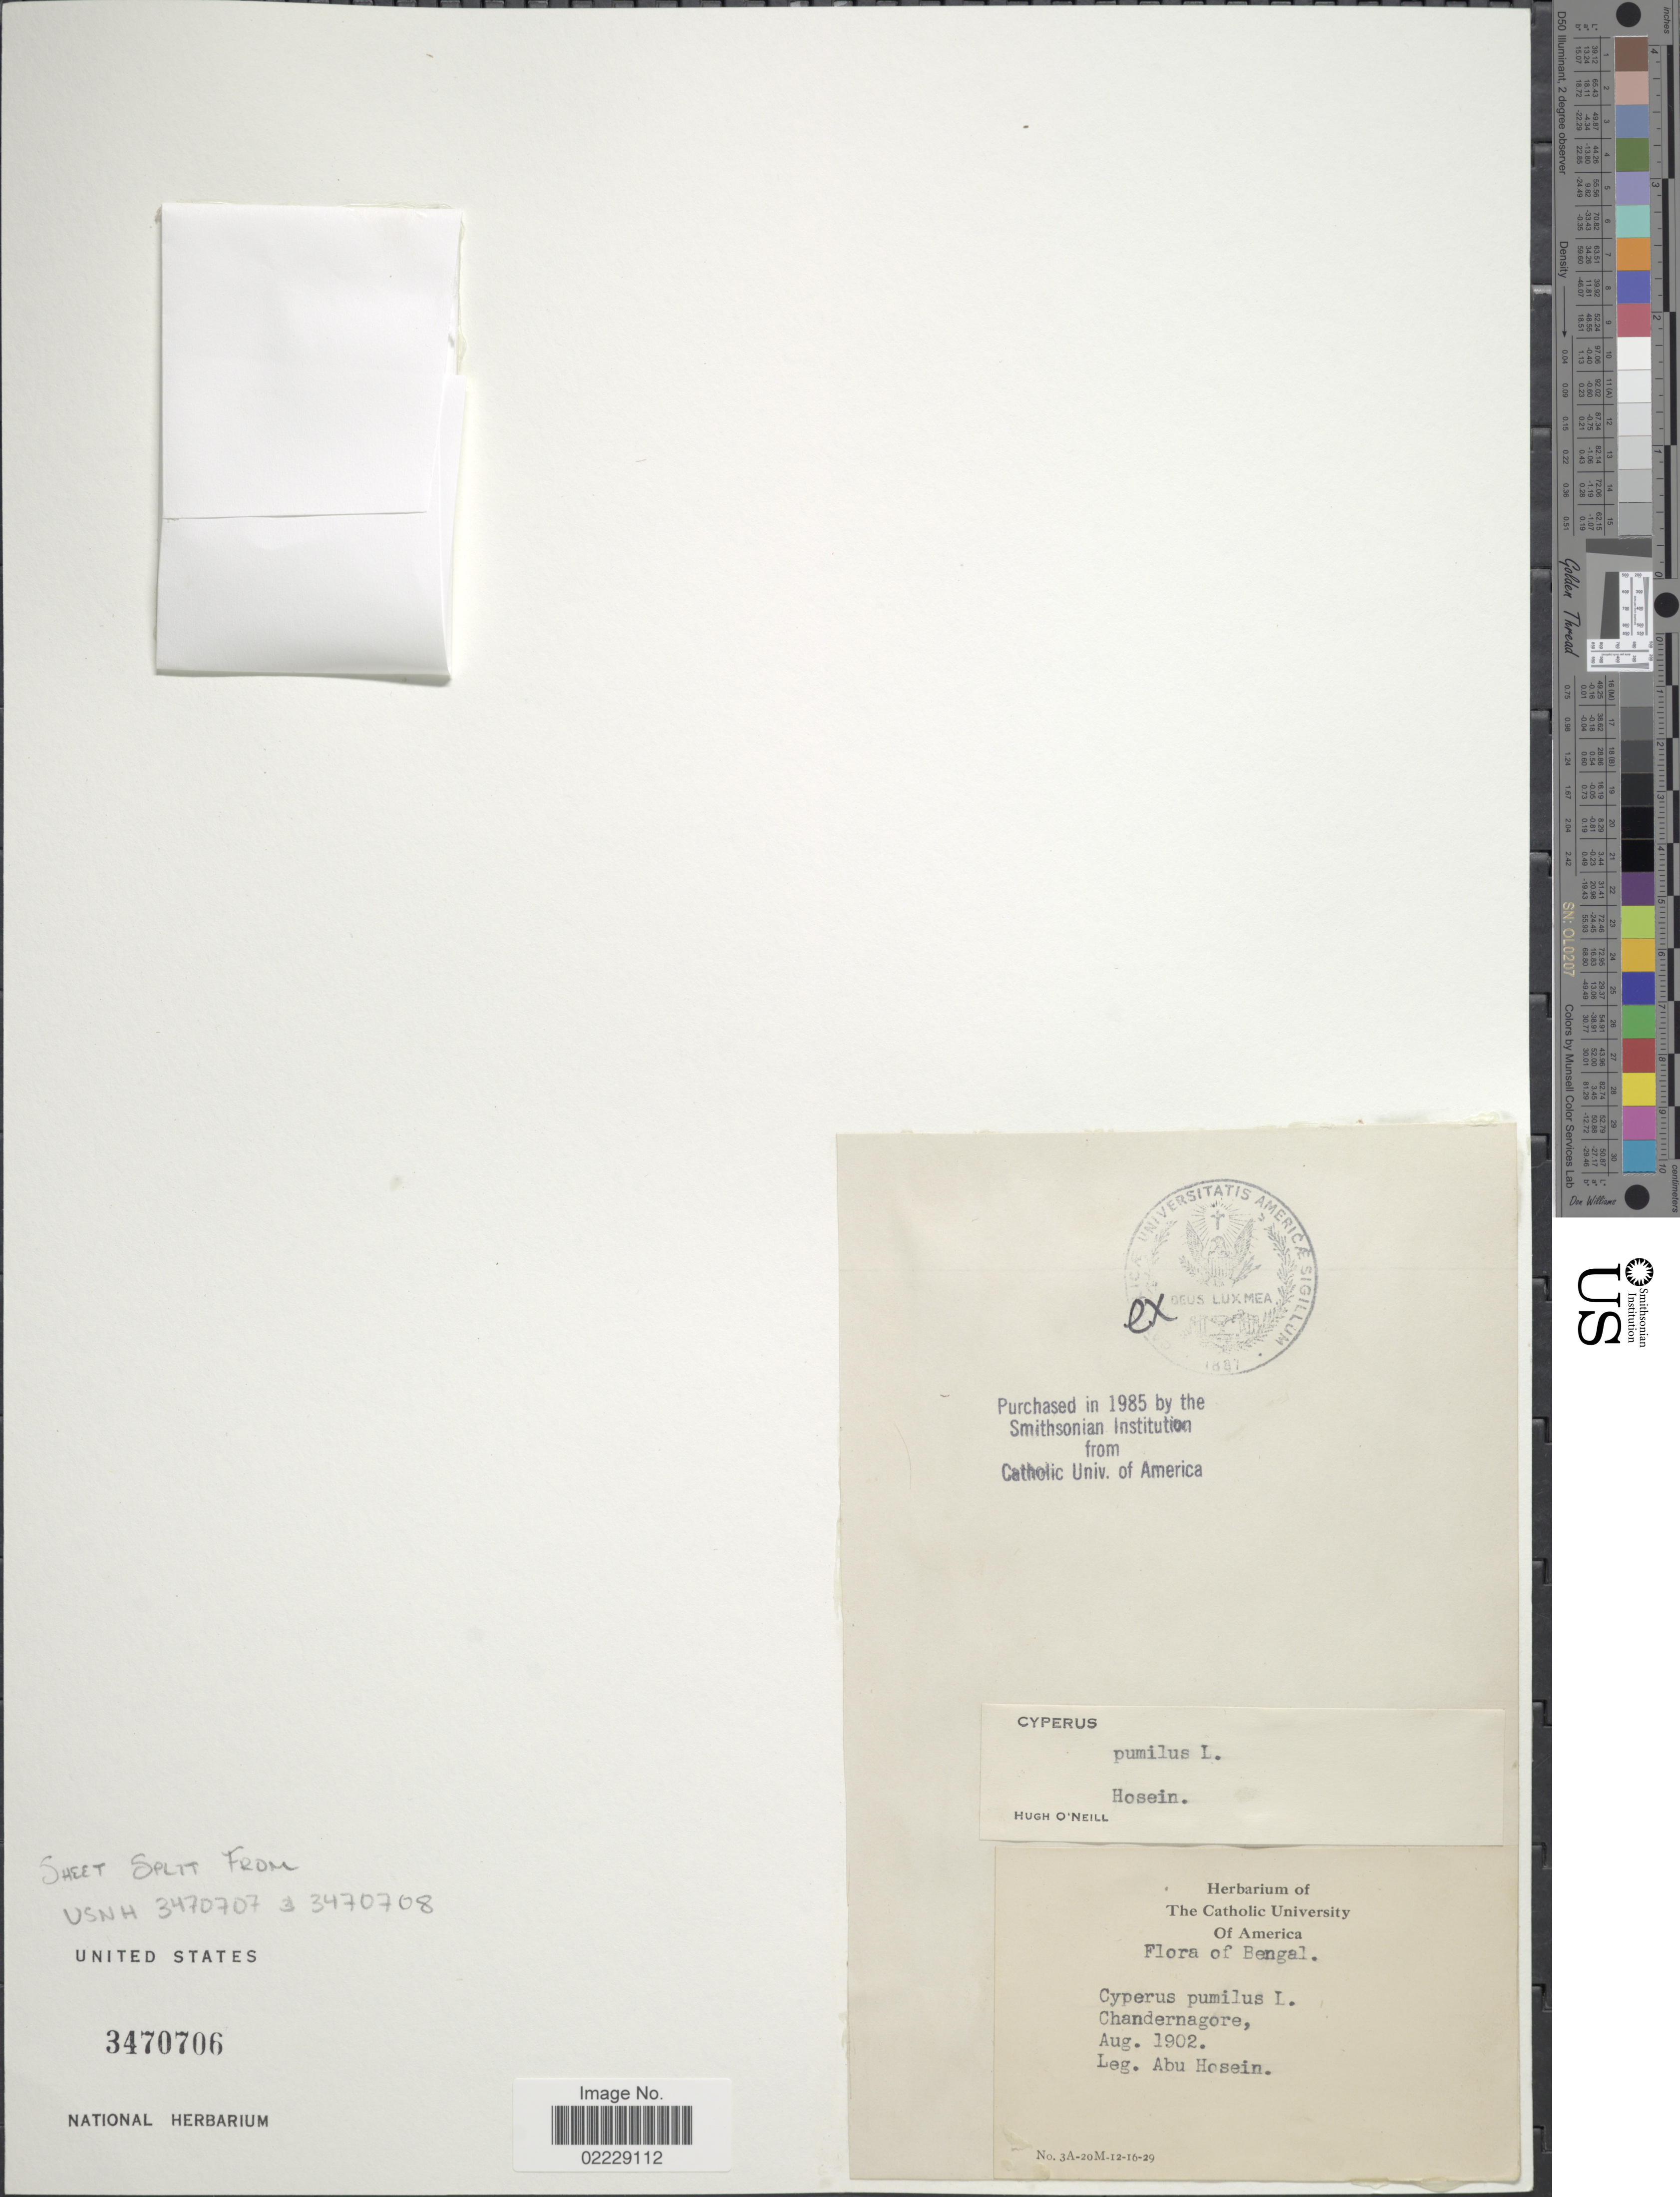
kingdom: Plantae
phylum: Tracheophyta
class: Liliopsida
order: Poales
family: Cyperaceae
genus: Cyperus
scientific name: Cyperus pumilus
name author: L.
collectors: A. Hosein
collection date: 1902-08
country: India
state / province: West Bengal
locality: Bengal, Chandernagore.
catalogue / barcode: US 3470706